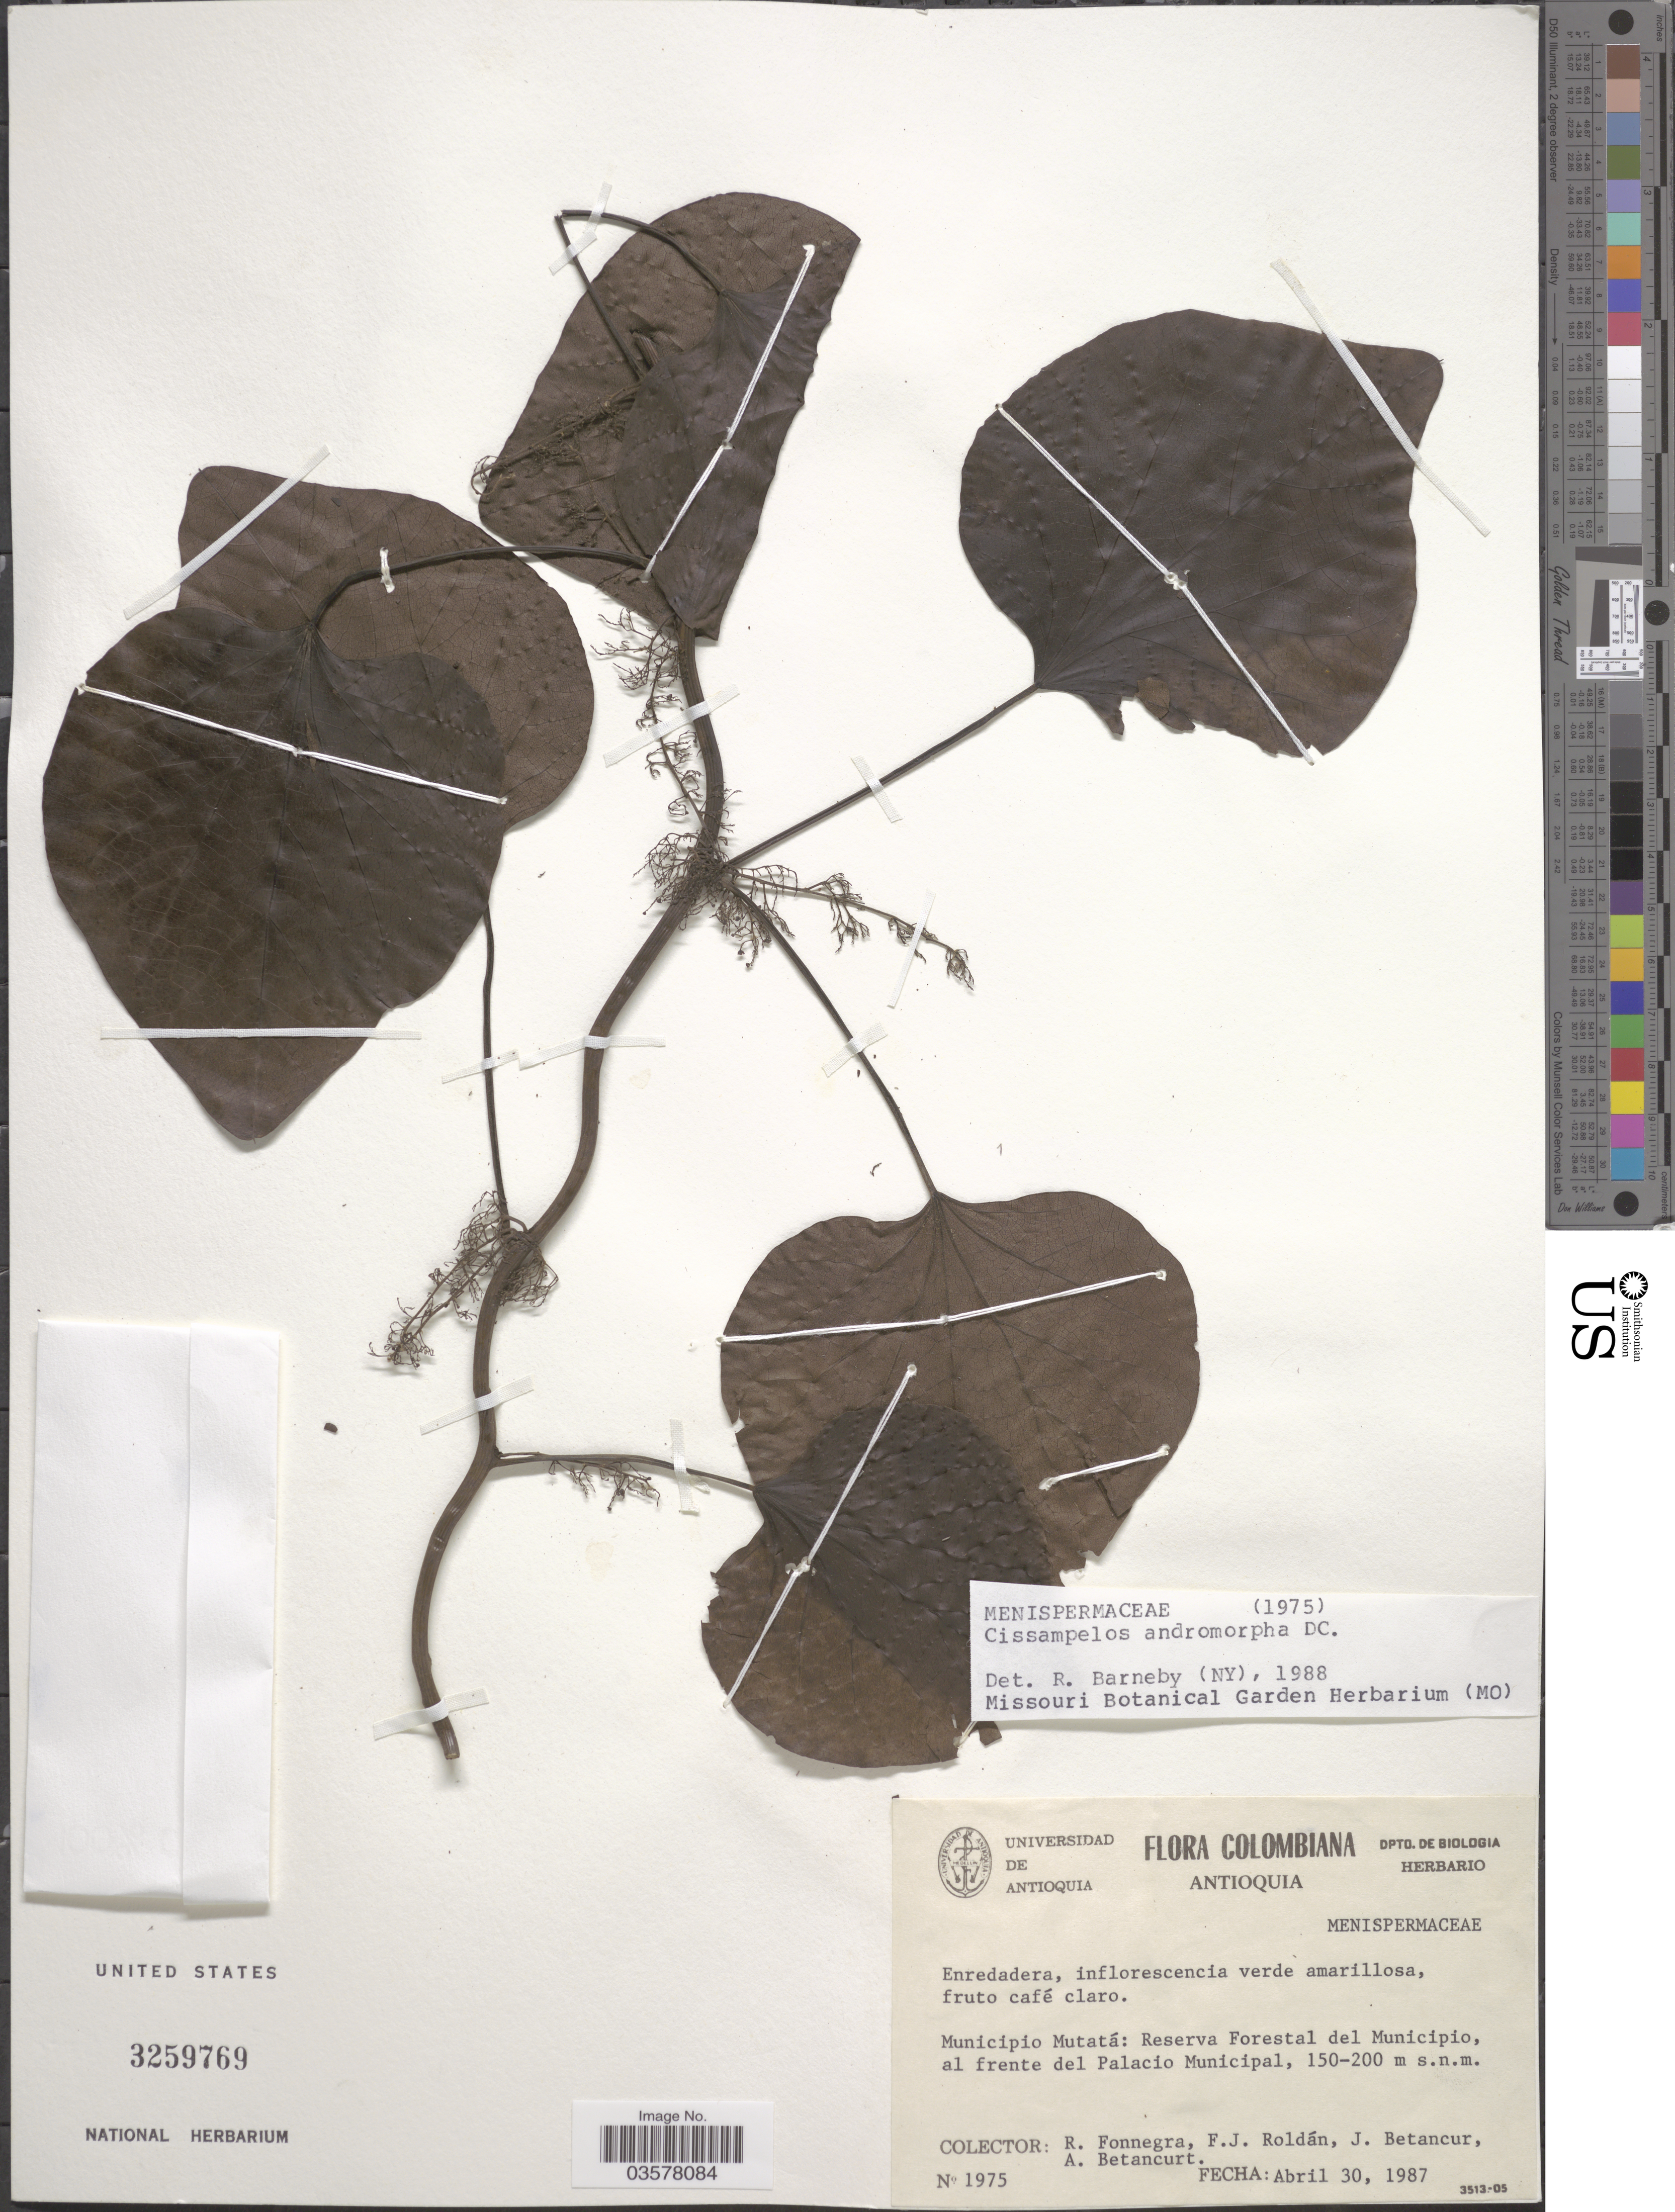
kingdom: Plantae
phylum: Tracheophyta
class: Magnoliopsida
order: Ranunculales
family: Menispermaceae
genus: Cissampelos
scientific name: Cissampelos andromorpha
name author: DC.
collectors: R. Fonnegra, F. J. Roldán, J. Betancur & A. Betancurt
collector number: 1975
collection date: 1987-04-30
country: Colombia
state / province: Antioquia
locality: Municipio Mutatá: Reserva Forestal del Municipio, al frente del Palacio Municipal.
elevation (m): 150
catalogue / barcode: US 3259769